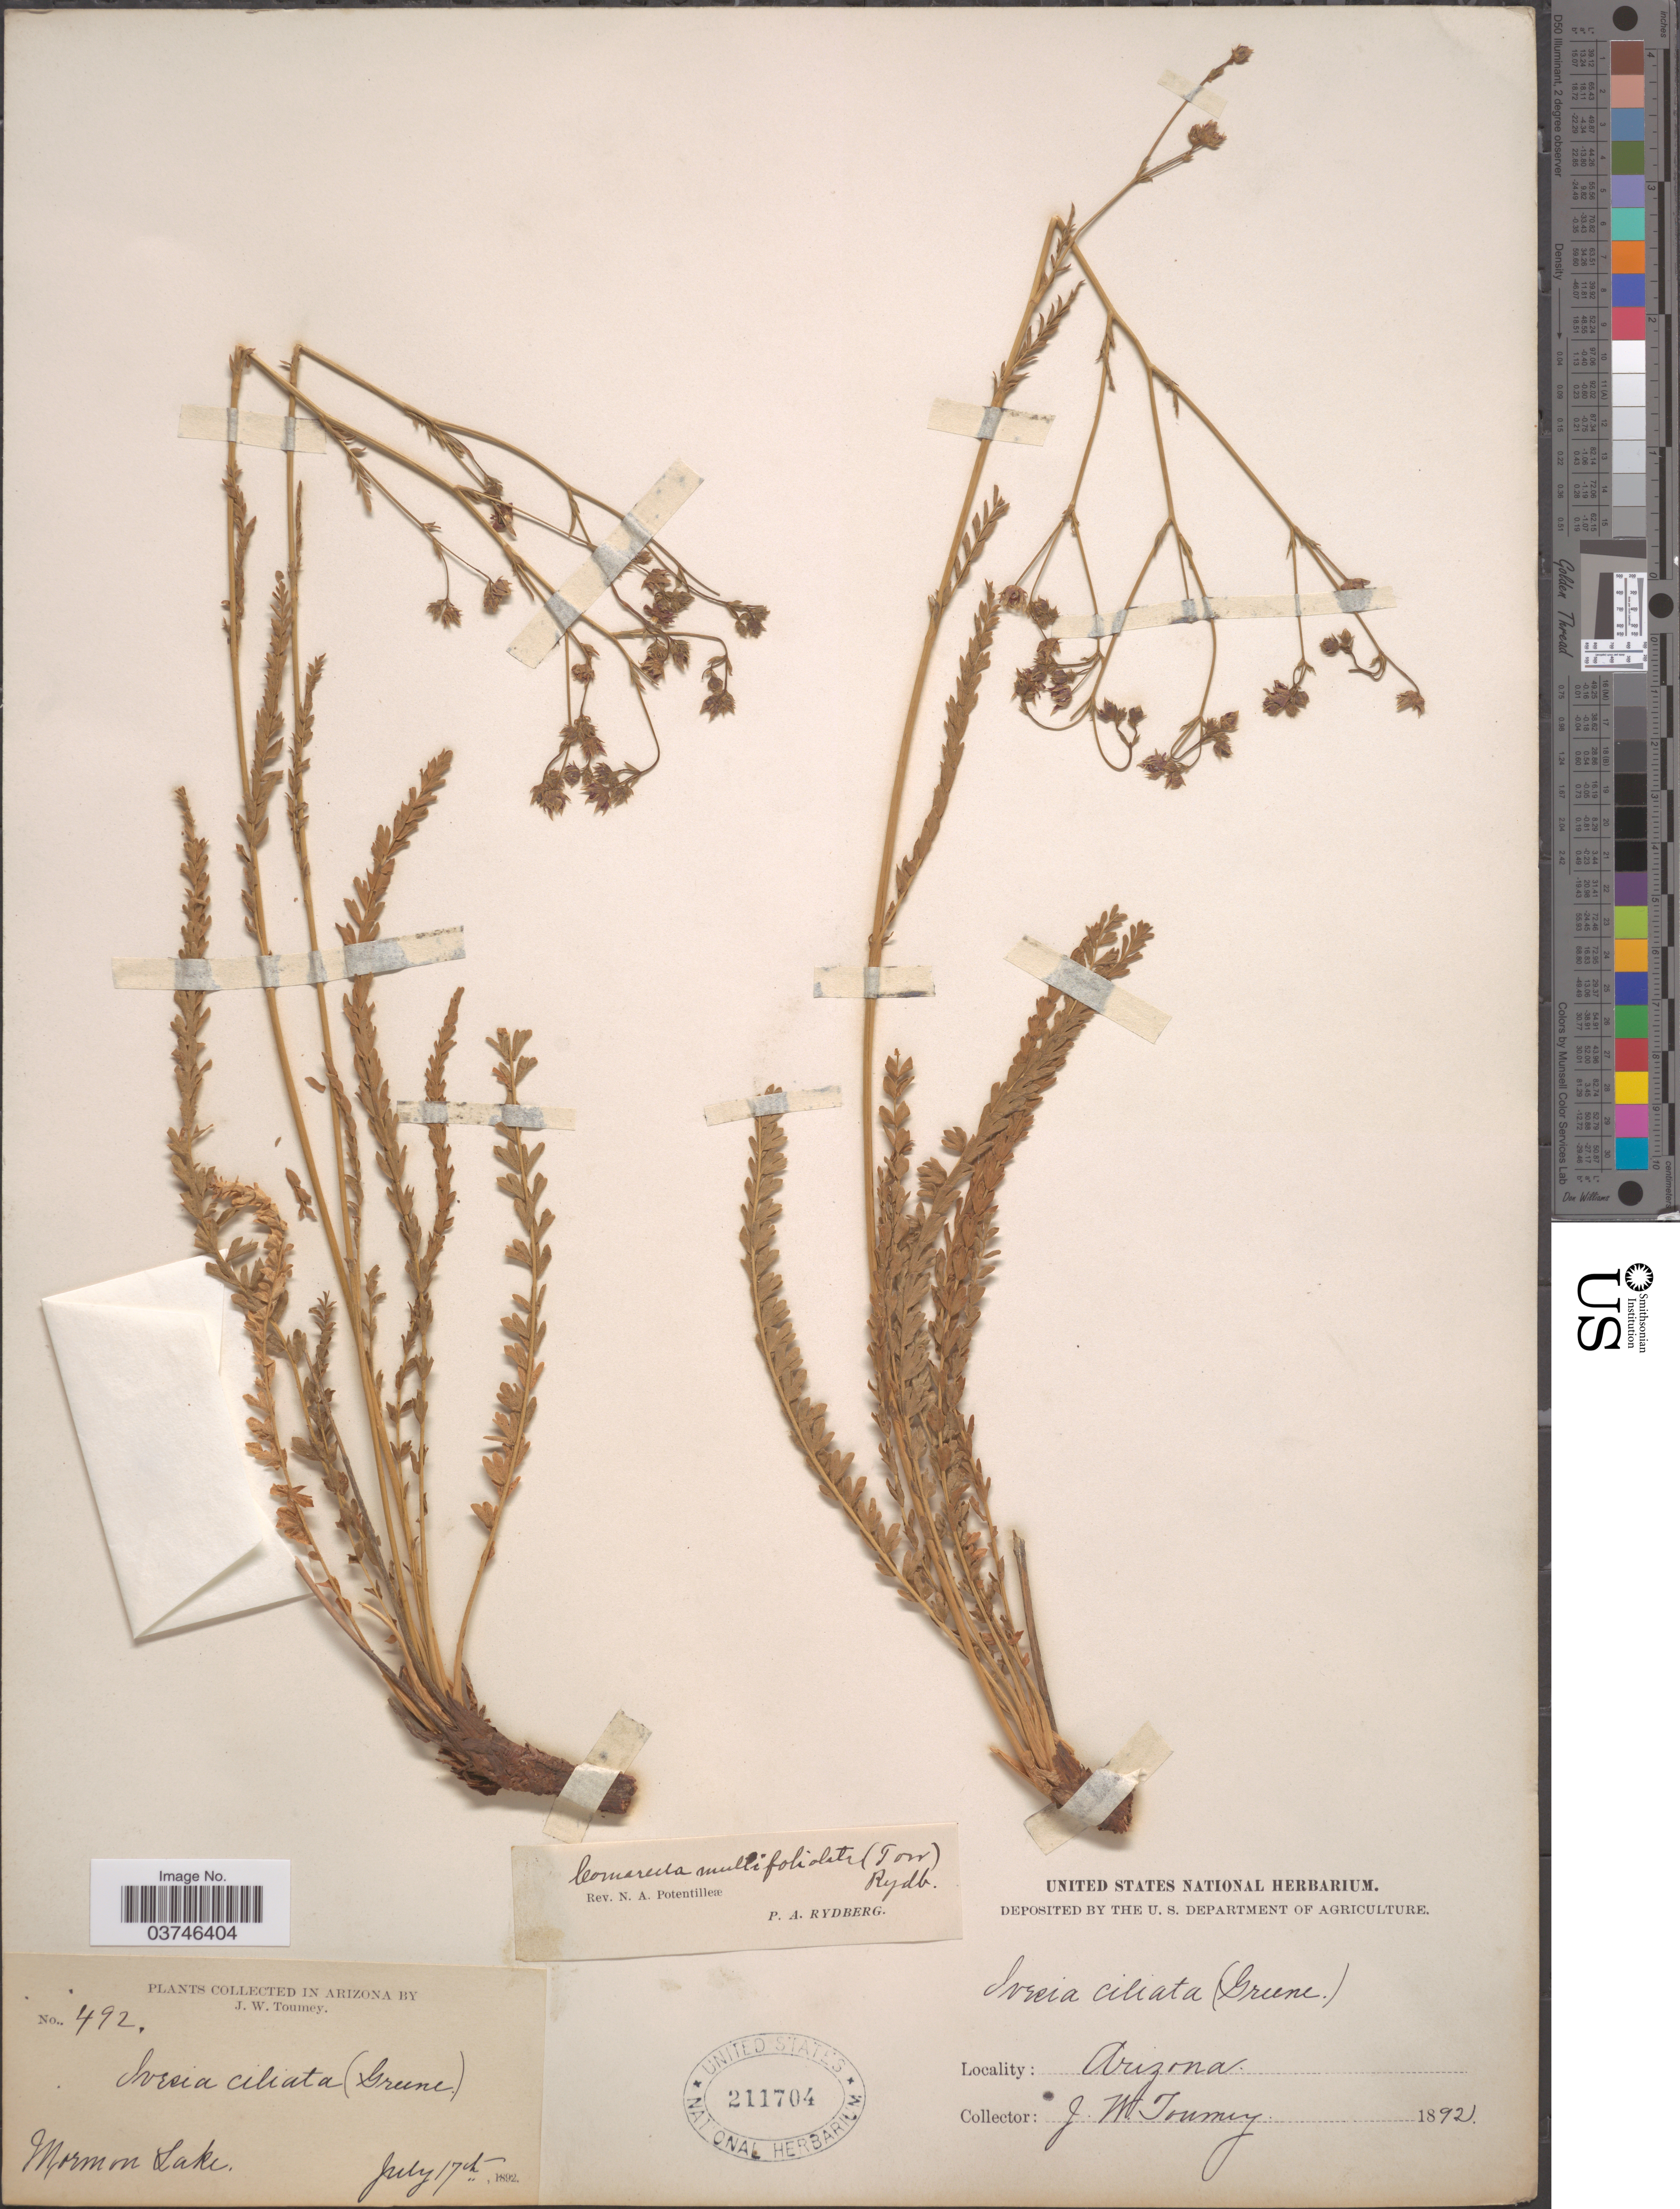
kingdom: Plantae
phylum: Tracheophyta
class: Magnoliopsida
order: Rosales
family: Rosaceae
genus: Potentilla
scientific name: Potentilla multifoliolata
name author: (Torr.) Kearney & Peebles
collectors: J. W. Toumey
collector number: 492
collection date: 1892-07-17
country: United States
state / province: Arizona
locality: Mormon Lake.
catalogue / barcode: US 211704